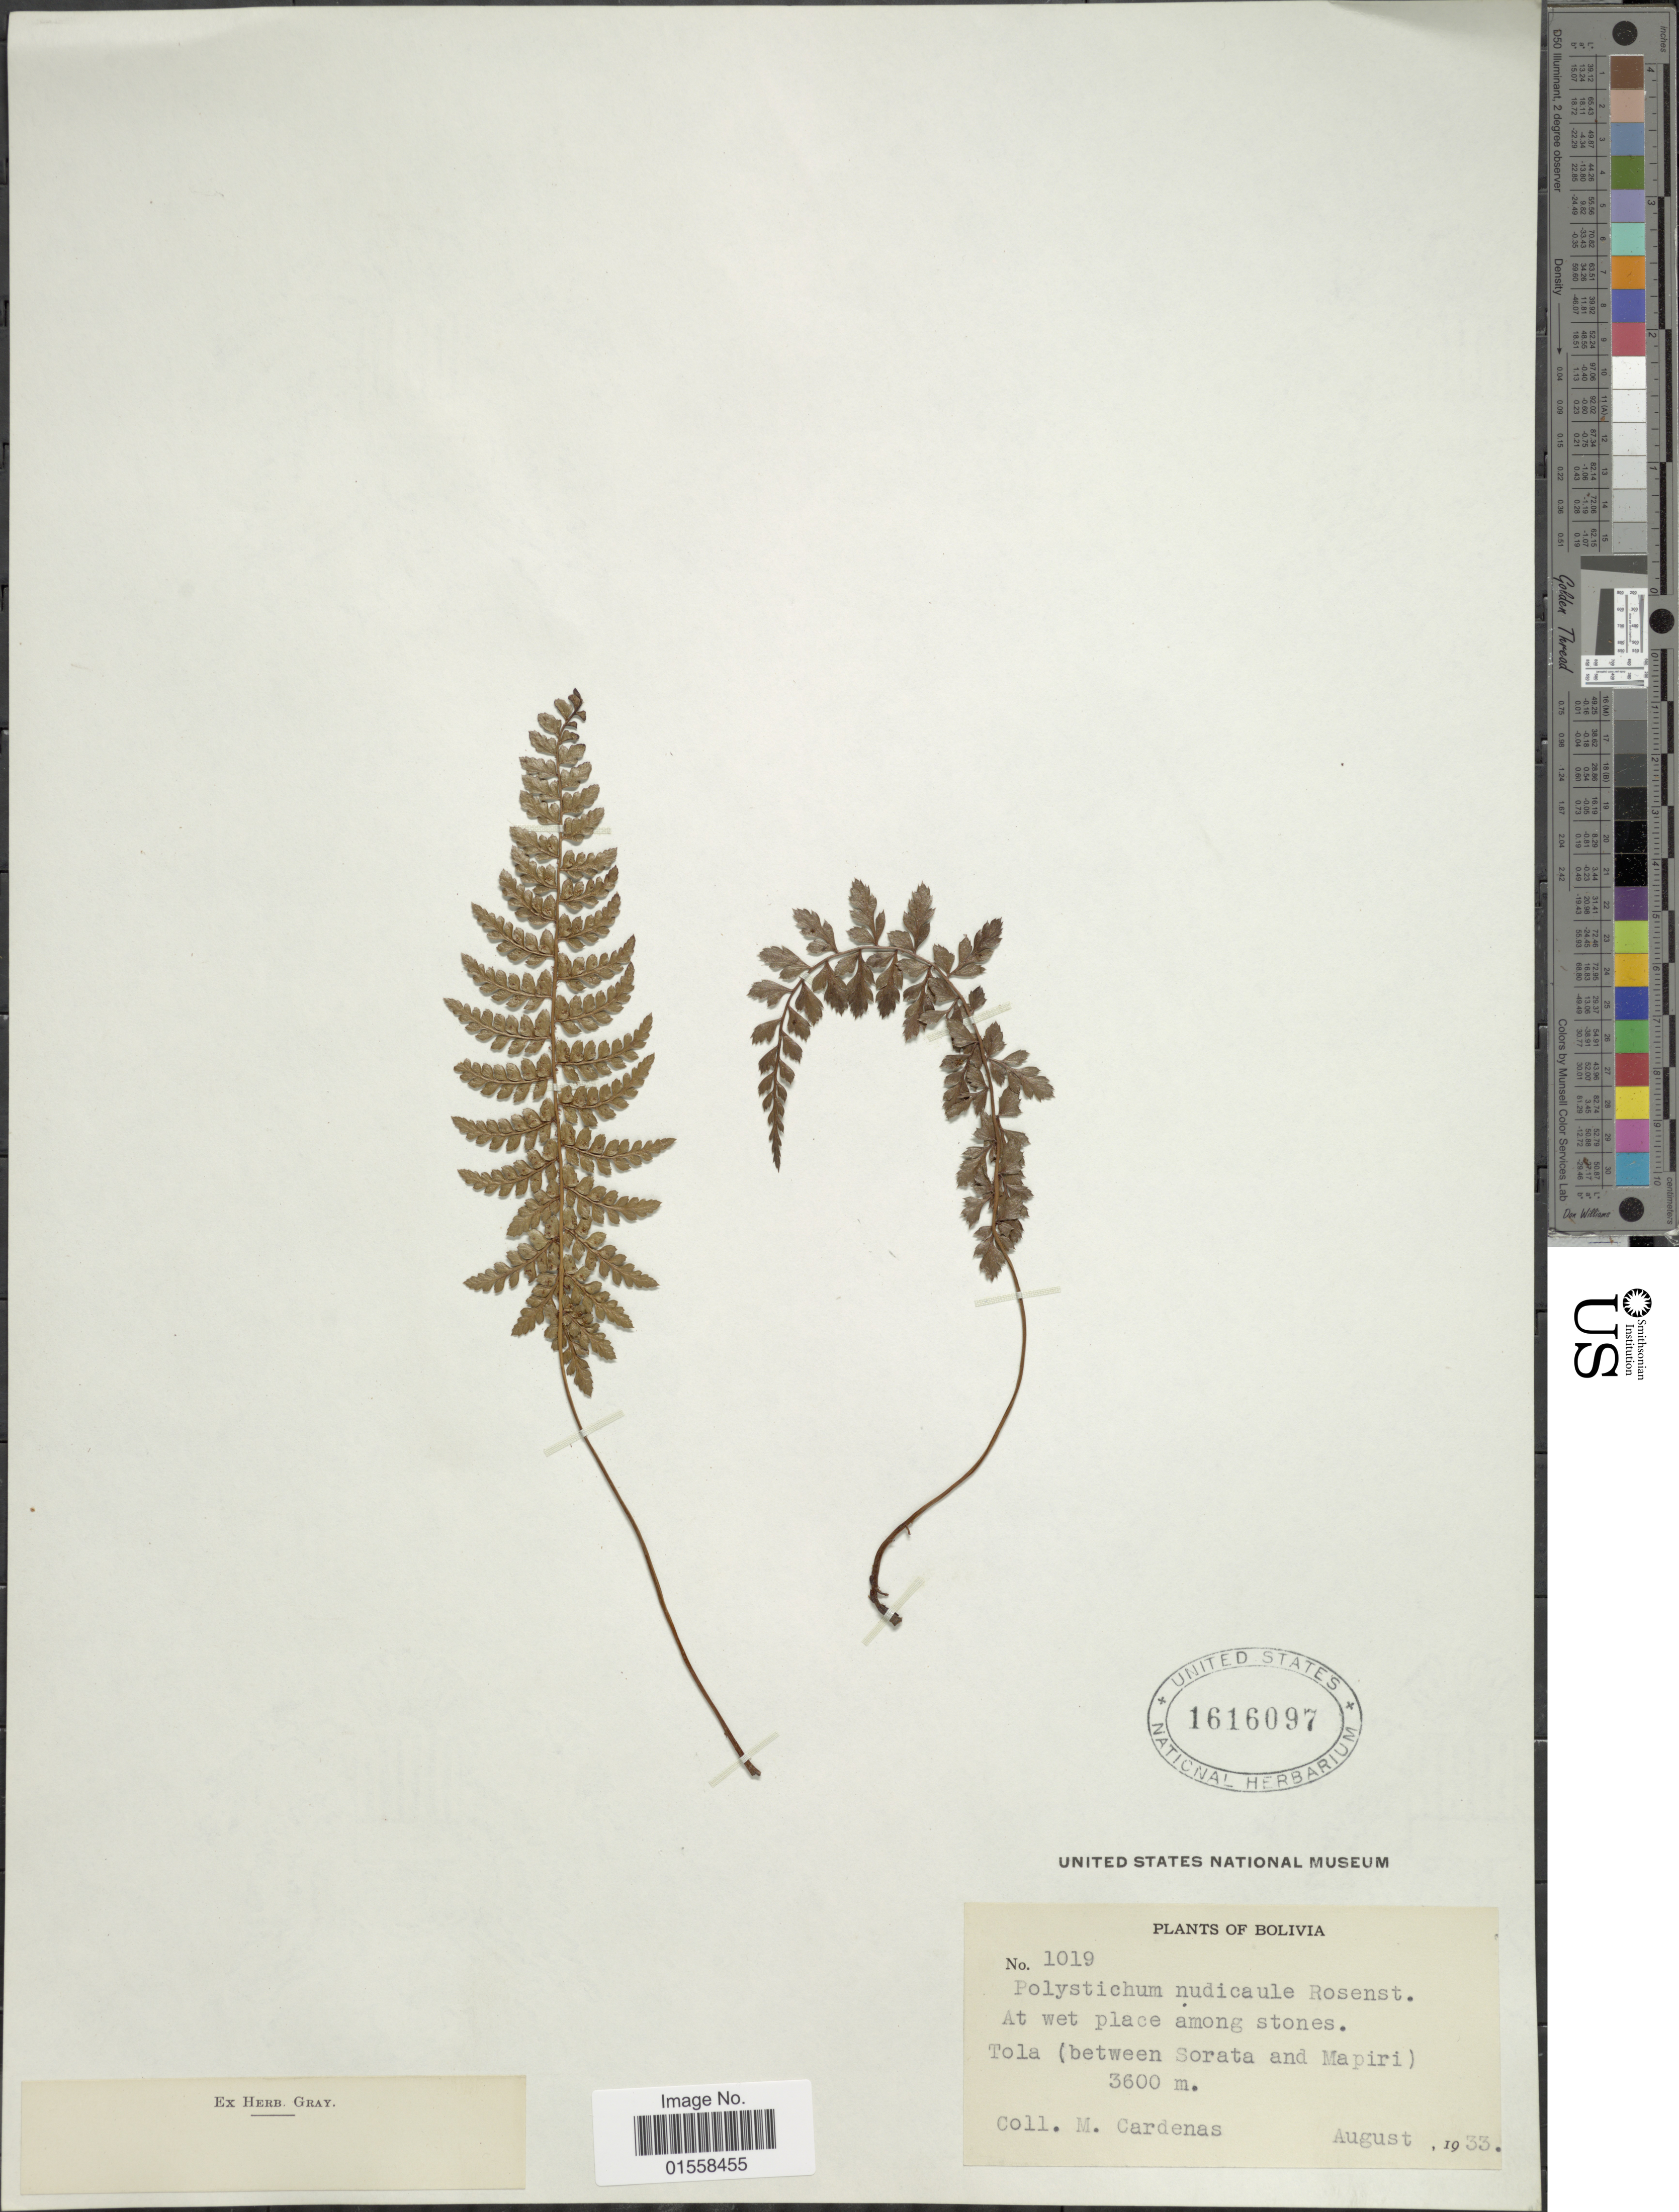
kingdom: Plantae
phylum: Tracheophyta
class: Polypodiopsida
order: Polypodiales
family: Dryopteridaceae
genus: Polystichum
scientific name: Polystichum nudicaule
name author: Rosenst.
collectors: M. Cárdenas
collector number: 1019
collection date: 1933-08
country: Bolivia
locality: Bolivia. Tola (between Sorata and Mapiri).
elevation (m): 3600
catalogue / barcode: US 1616097